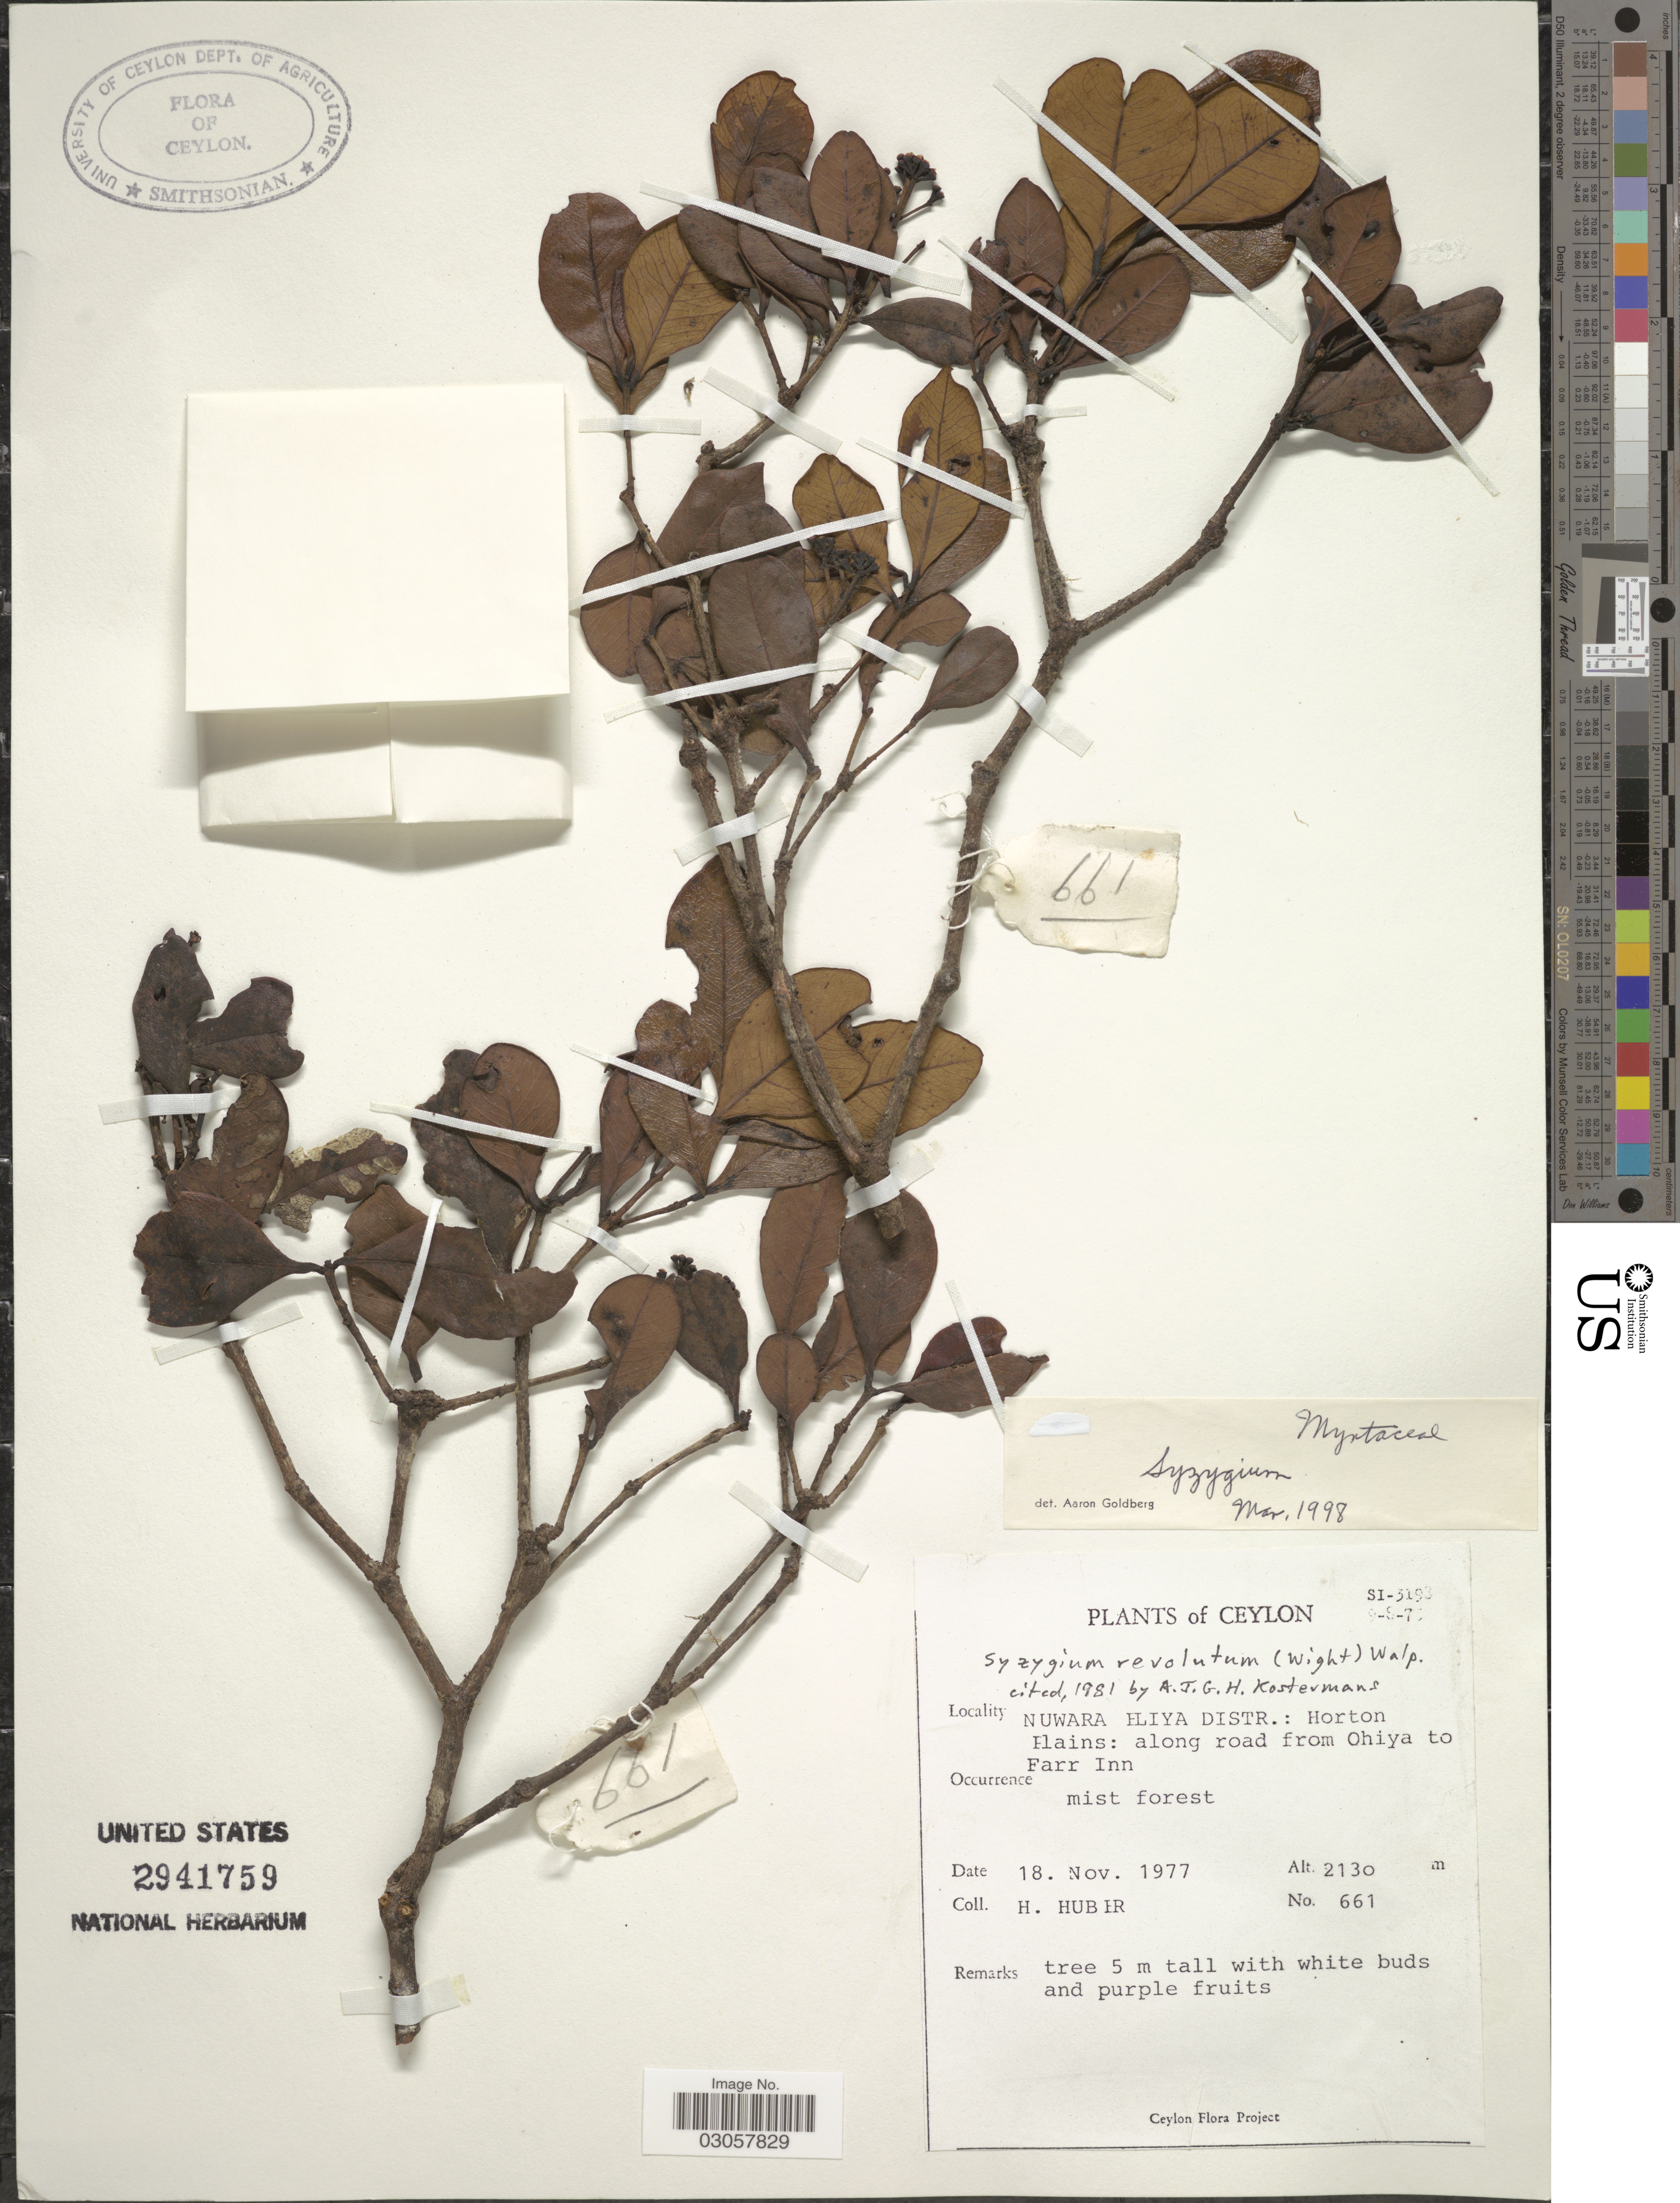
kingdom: Plantae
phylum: Tracheophyta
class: Magnoliopsida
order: Myrtales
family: Myrtaceae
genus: Syzygium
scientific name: Syzygium revolutum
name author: (Wight) Walp.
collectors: H. Huber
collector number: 661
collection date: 1977-11-18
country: Sri Lanka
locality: Ceylon. Nuwara Eliya Distr.: Horton Plains: along road from Ohiya to Farr Inn.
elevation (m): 2130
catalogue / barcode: US 2941759